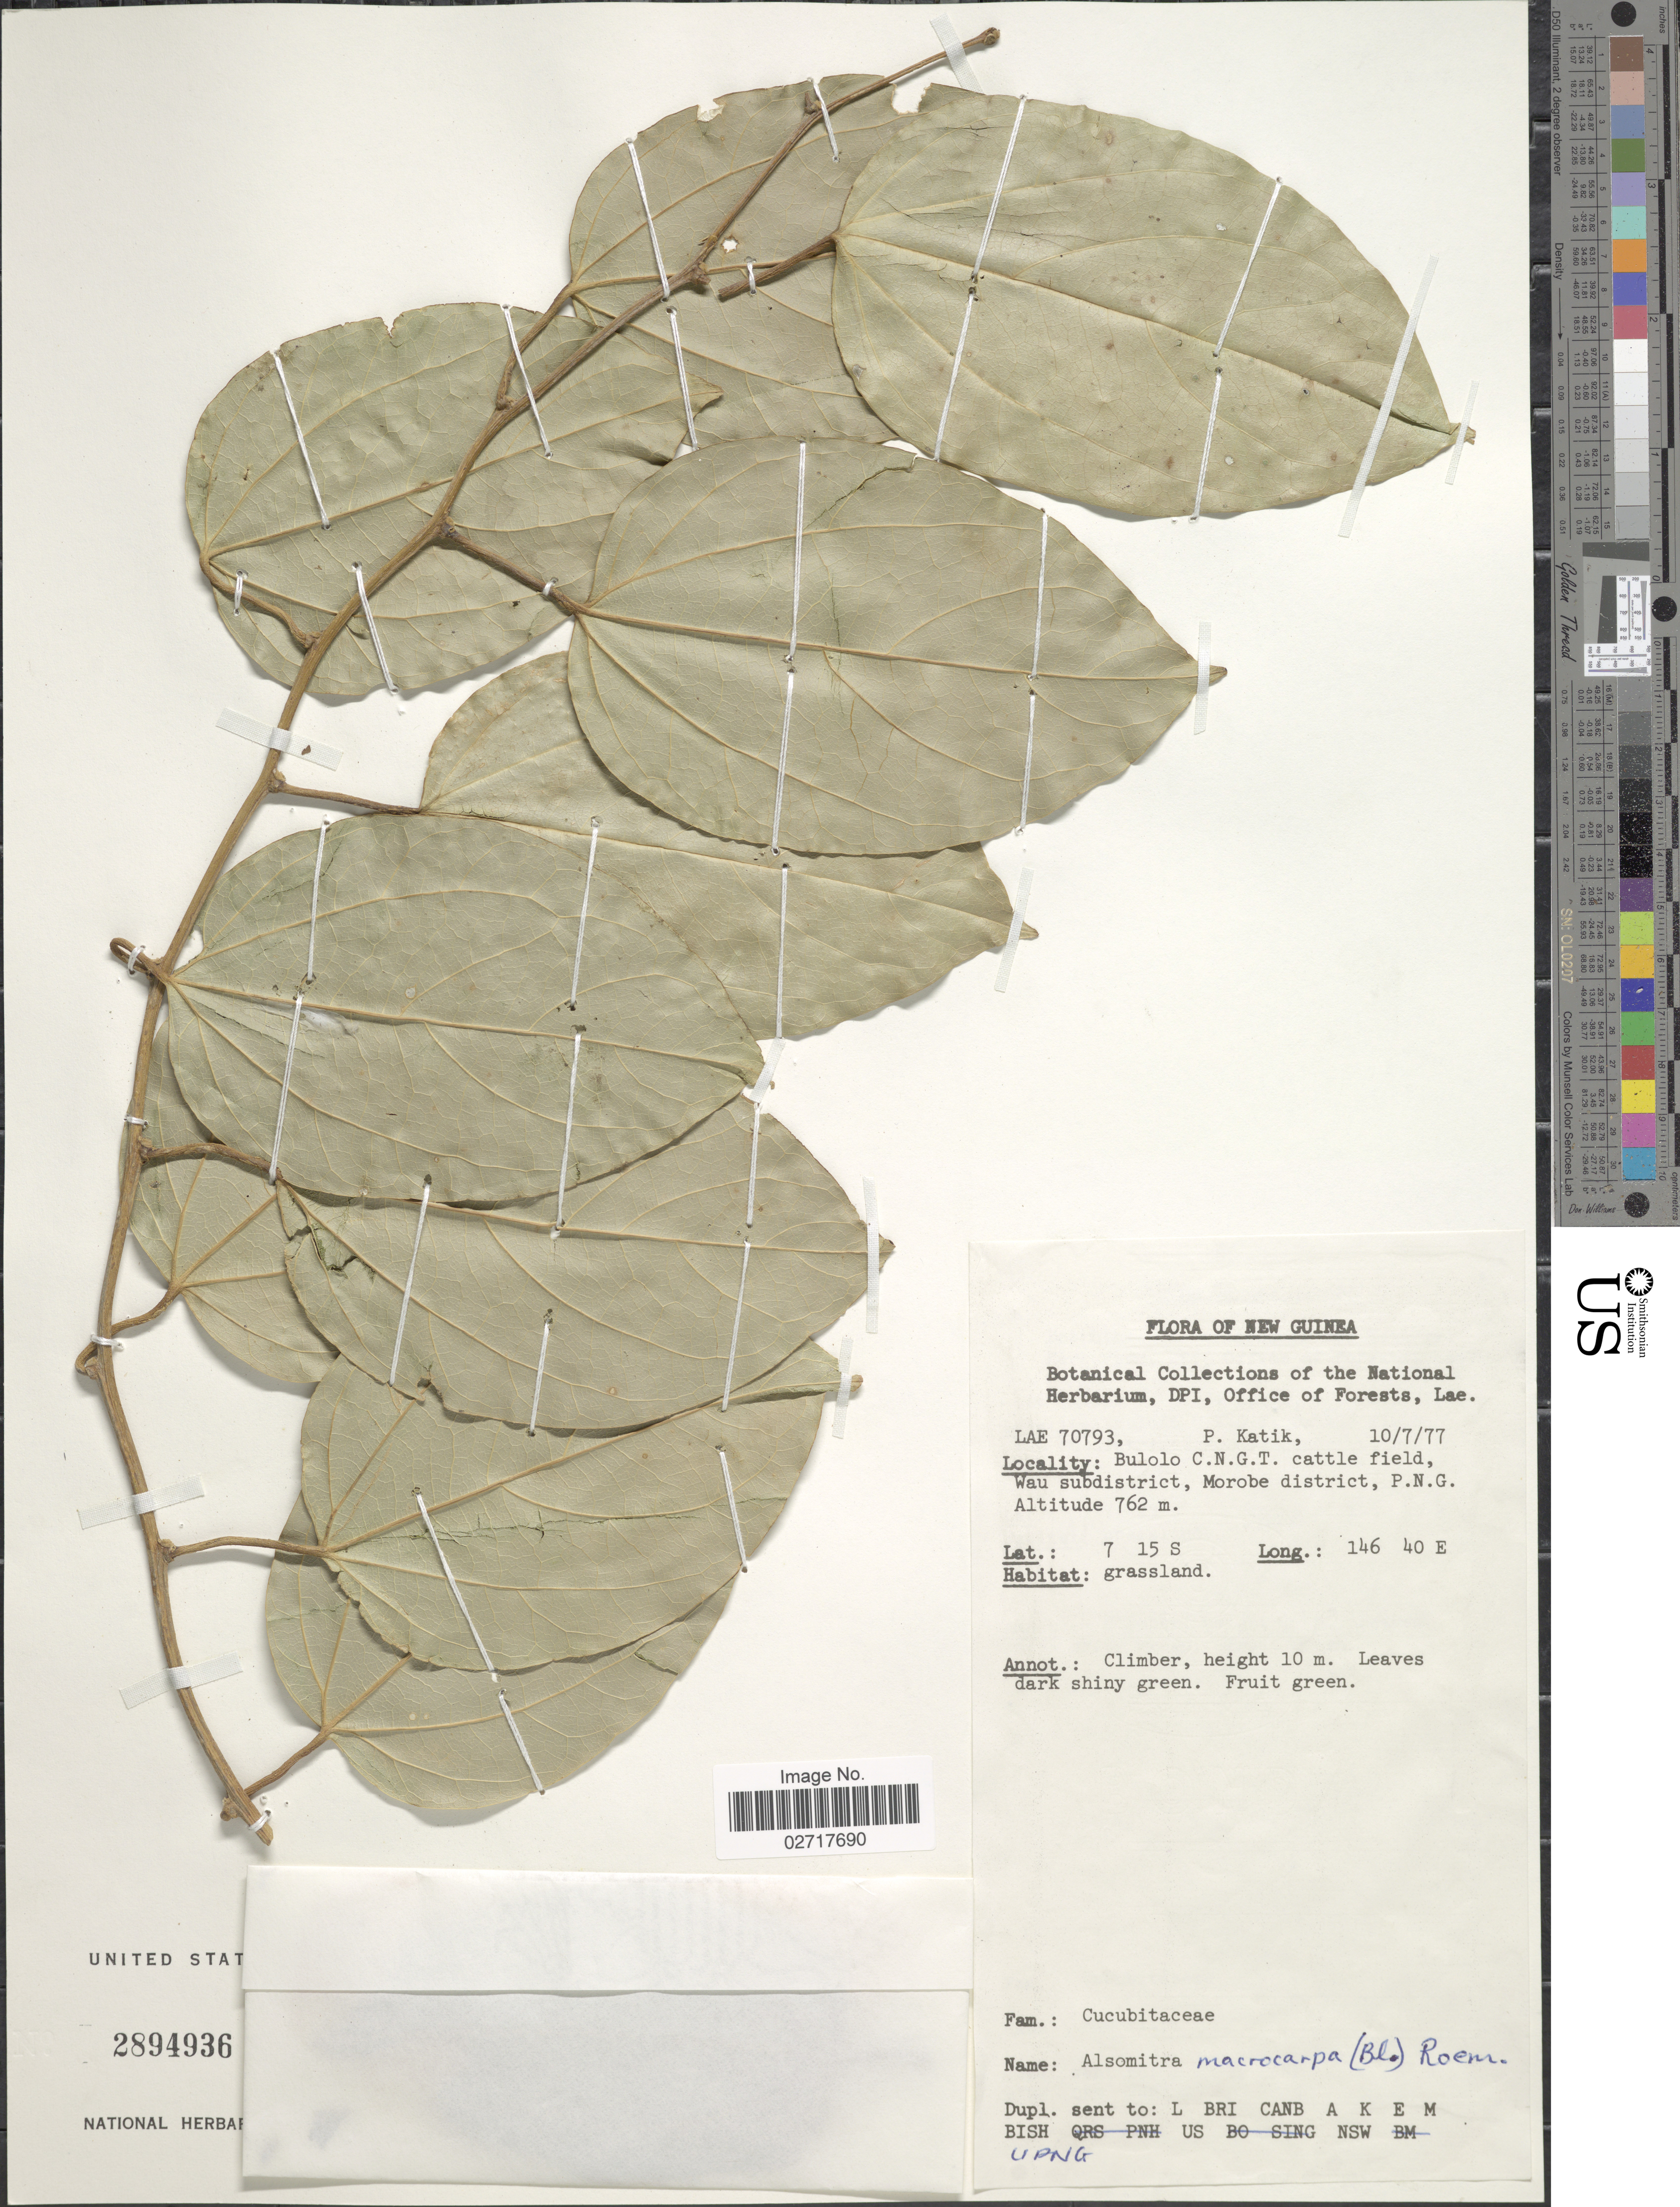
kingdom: Plantae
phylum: Tracheophyta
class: Magnoliopsida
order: Cucurbitales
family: Cucurbitaceae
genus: Alsomitra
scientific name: Alsomitra macrocarpa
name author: (Blume) M. Roem.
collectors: P. Katik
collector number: LAE70793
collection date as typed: Transcribed d/m/y: 10/7/77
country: Papua New Guinea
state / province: Morobe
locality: New Guinea. Bulolo C.N.G.T. cattle field, Wau subdistrict, Morobe district, P.N.G.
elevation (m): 762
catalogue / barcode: US 2894936